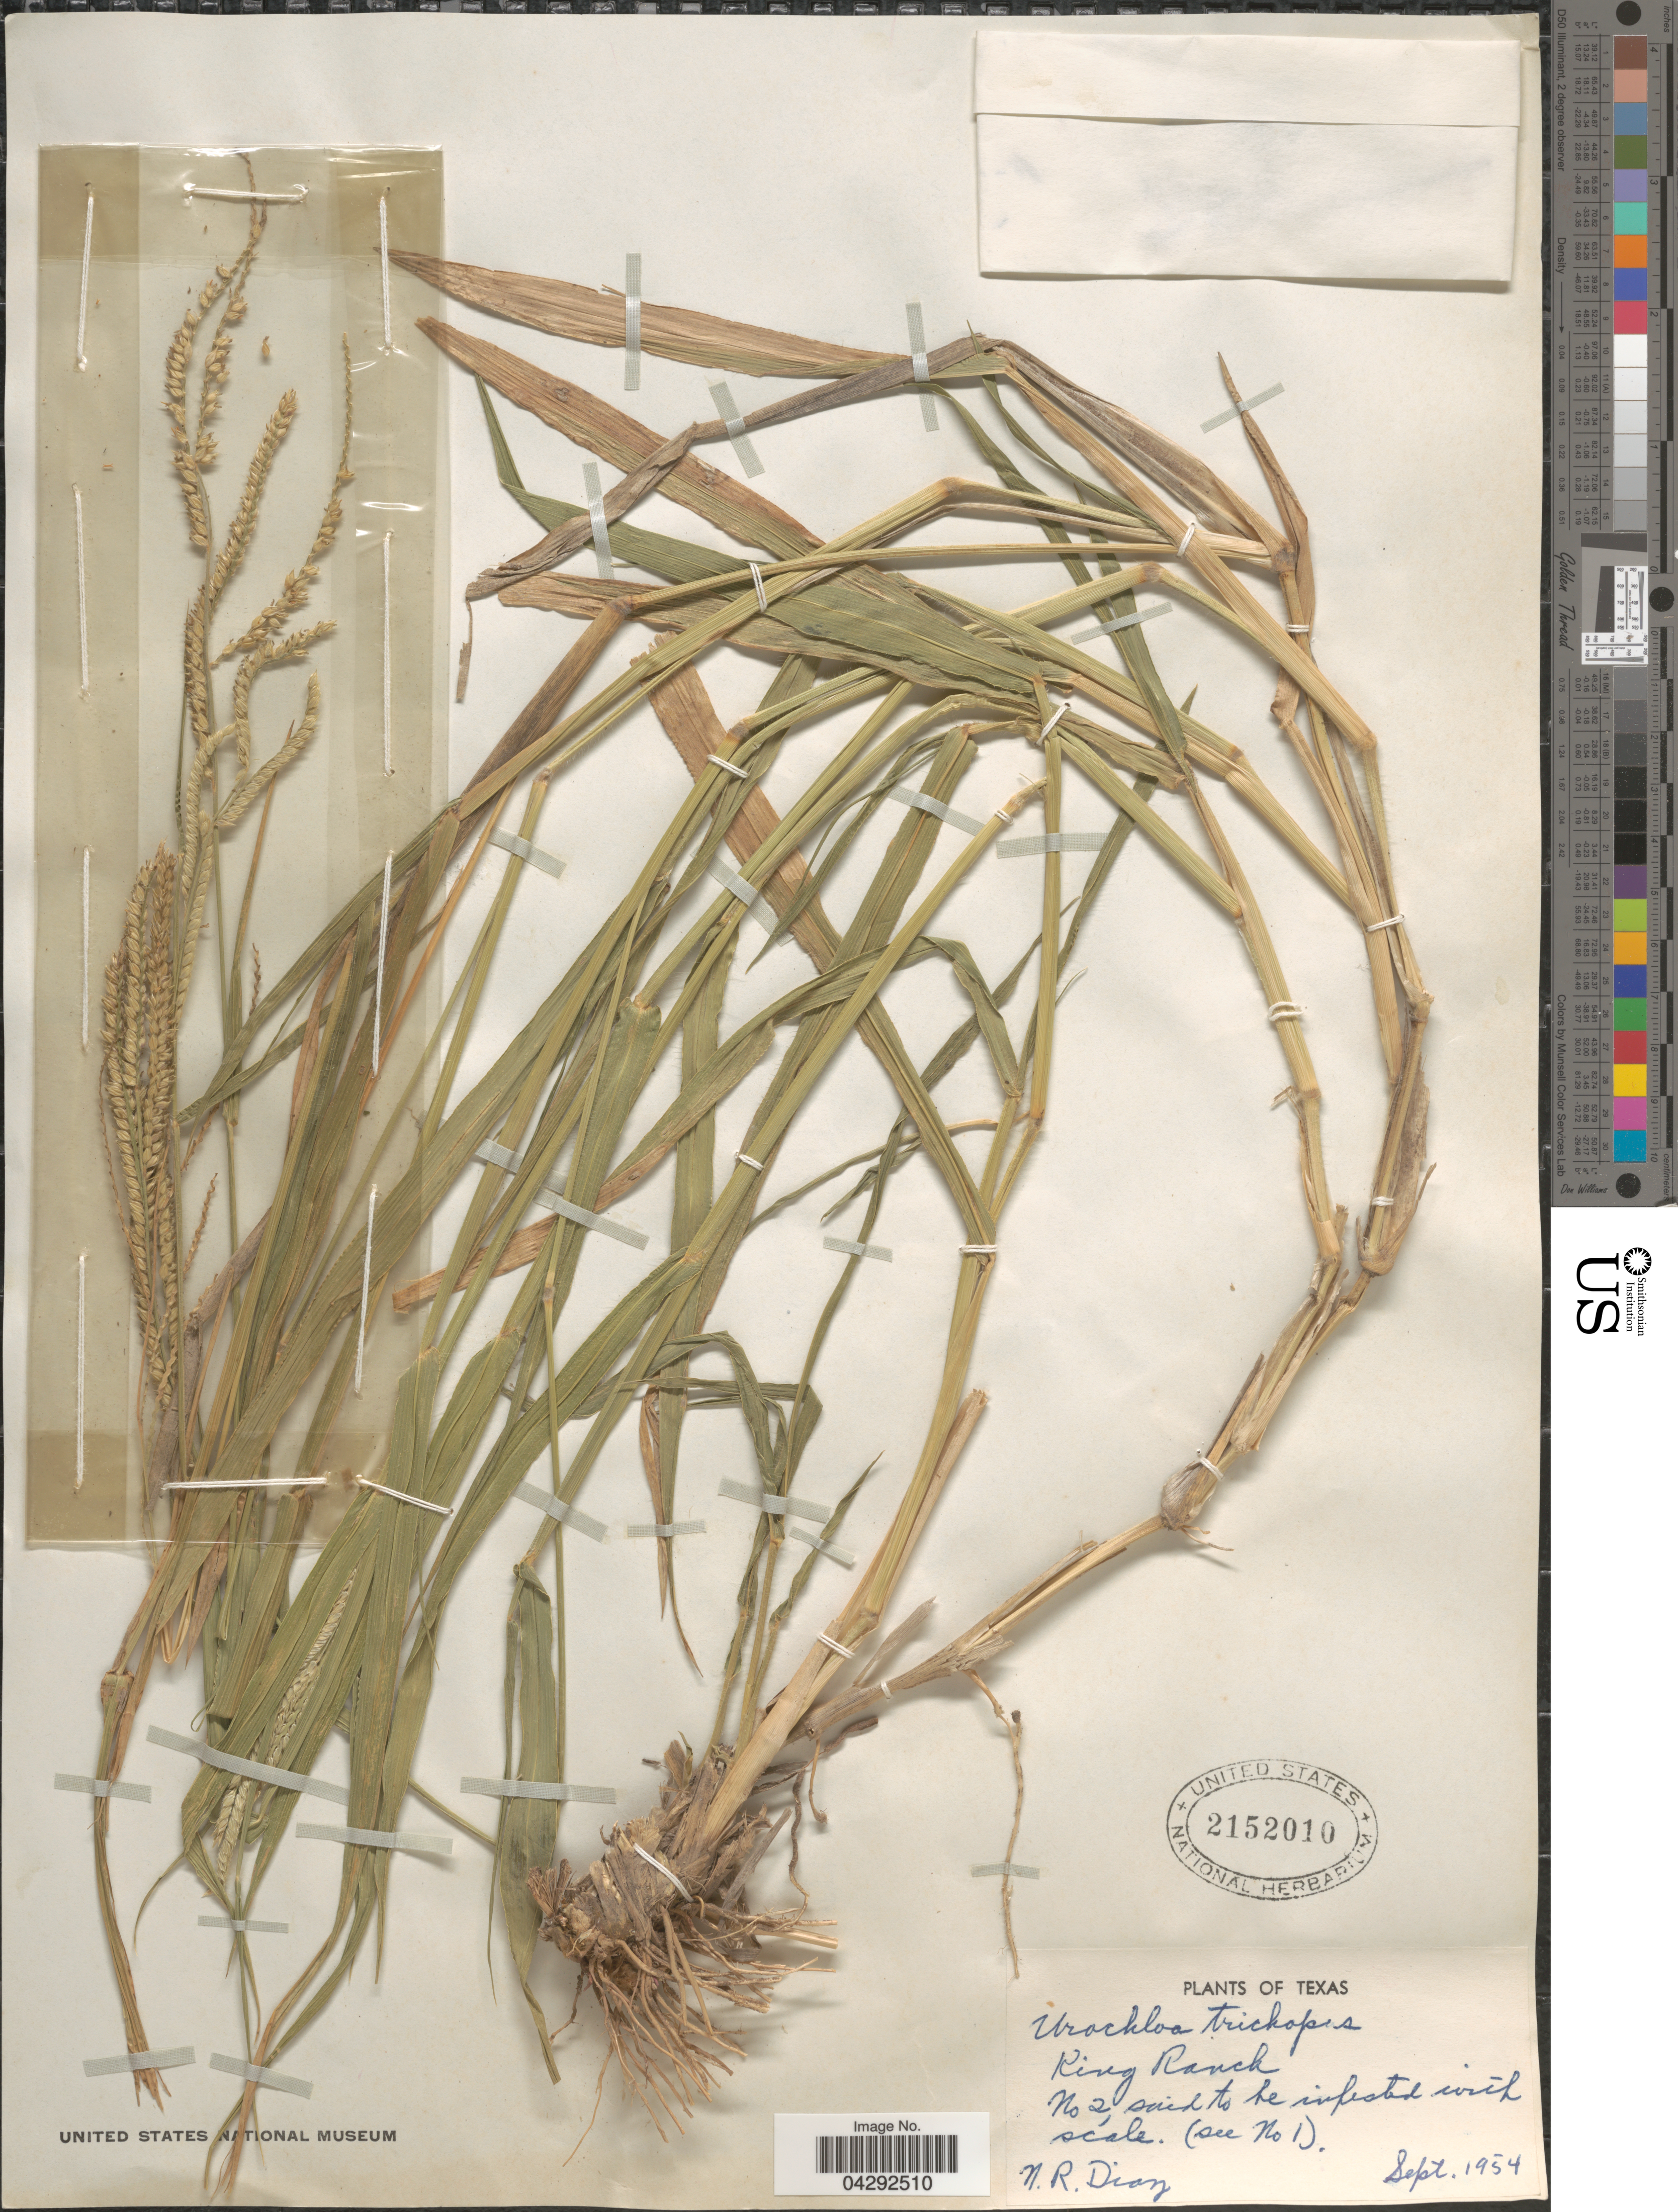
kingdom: Plantae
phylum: Tracheophyta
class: Liliopsida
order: Poales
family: Poaceae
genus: Urochloa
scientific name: Urochloa trichopus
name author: (Hochst.) Stapf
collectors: N. Diaz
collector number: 2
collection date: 1954-09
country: United States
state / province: Texas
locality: King Ranch.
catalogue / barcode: US 2152010